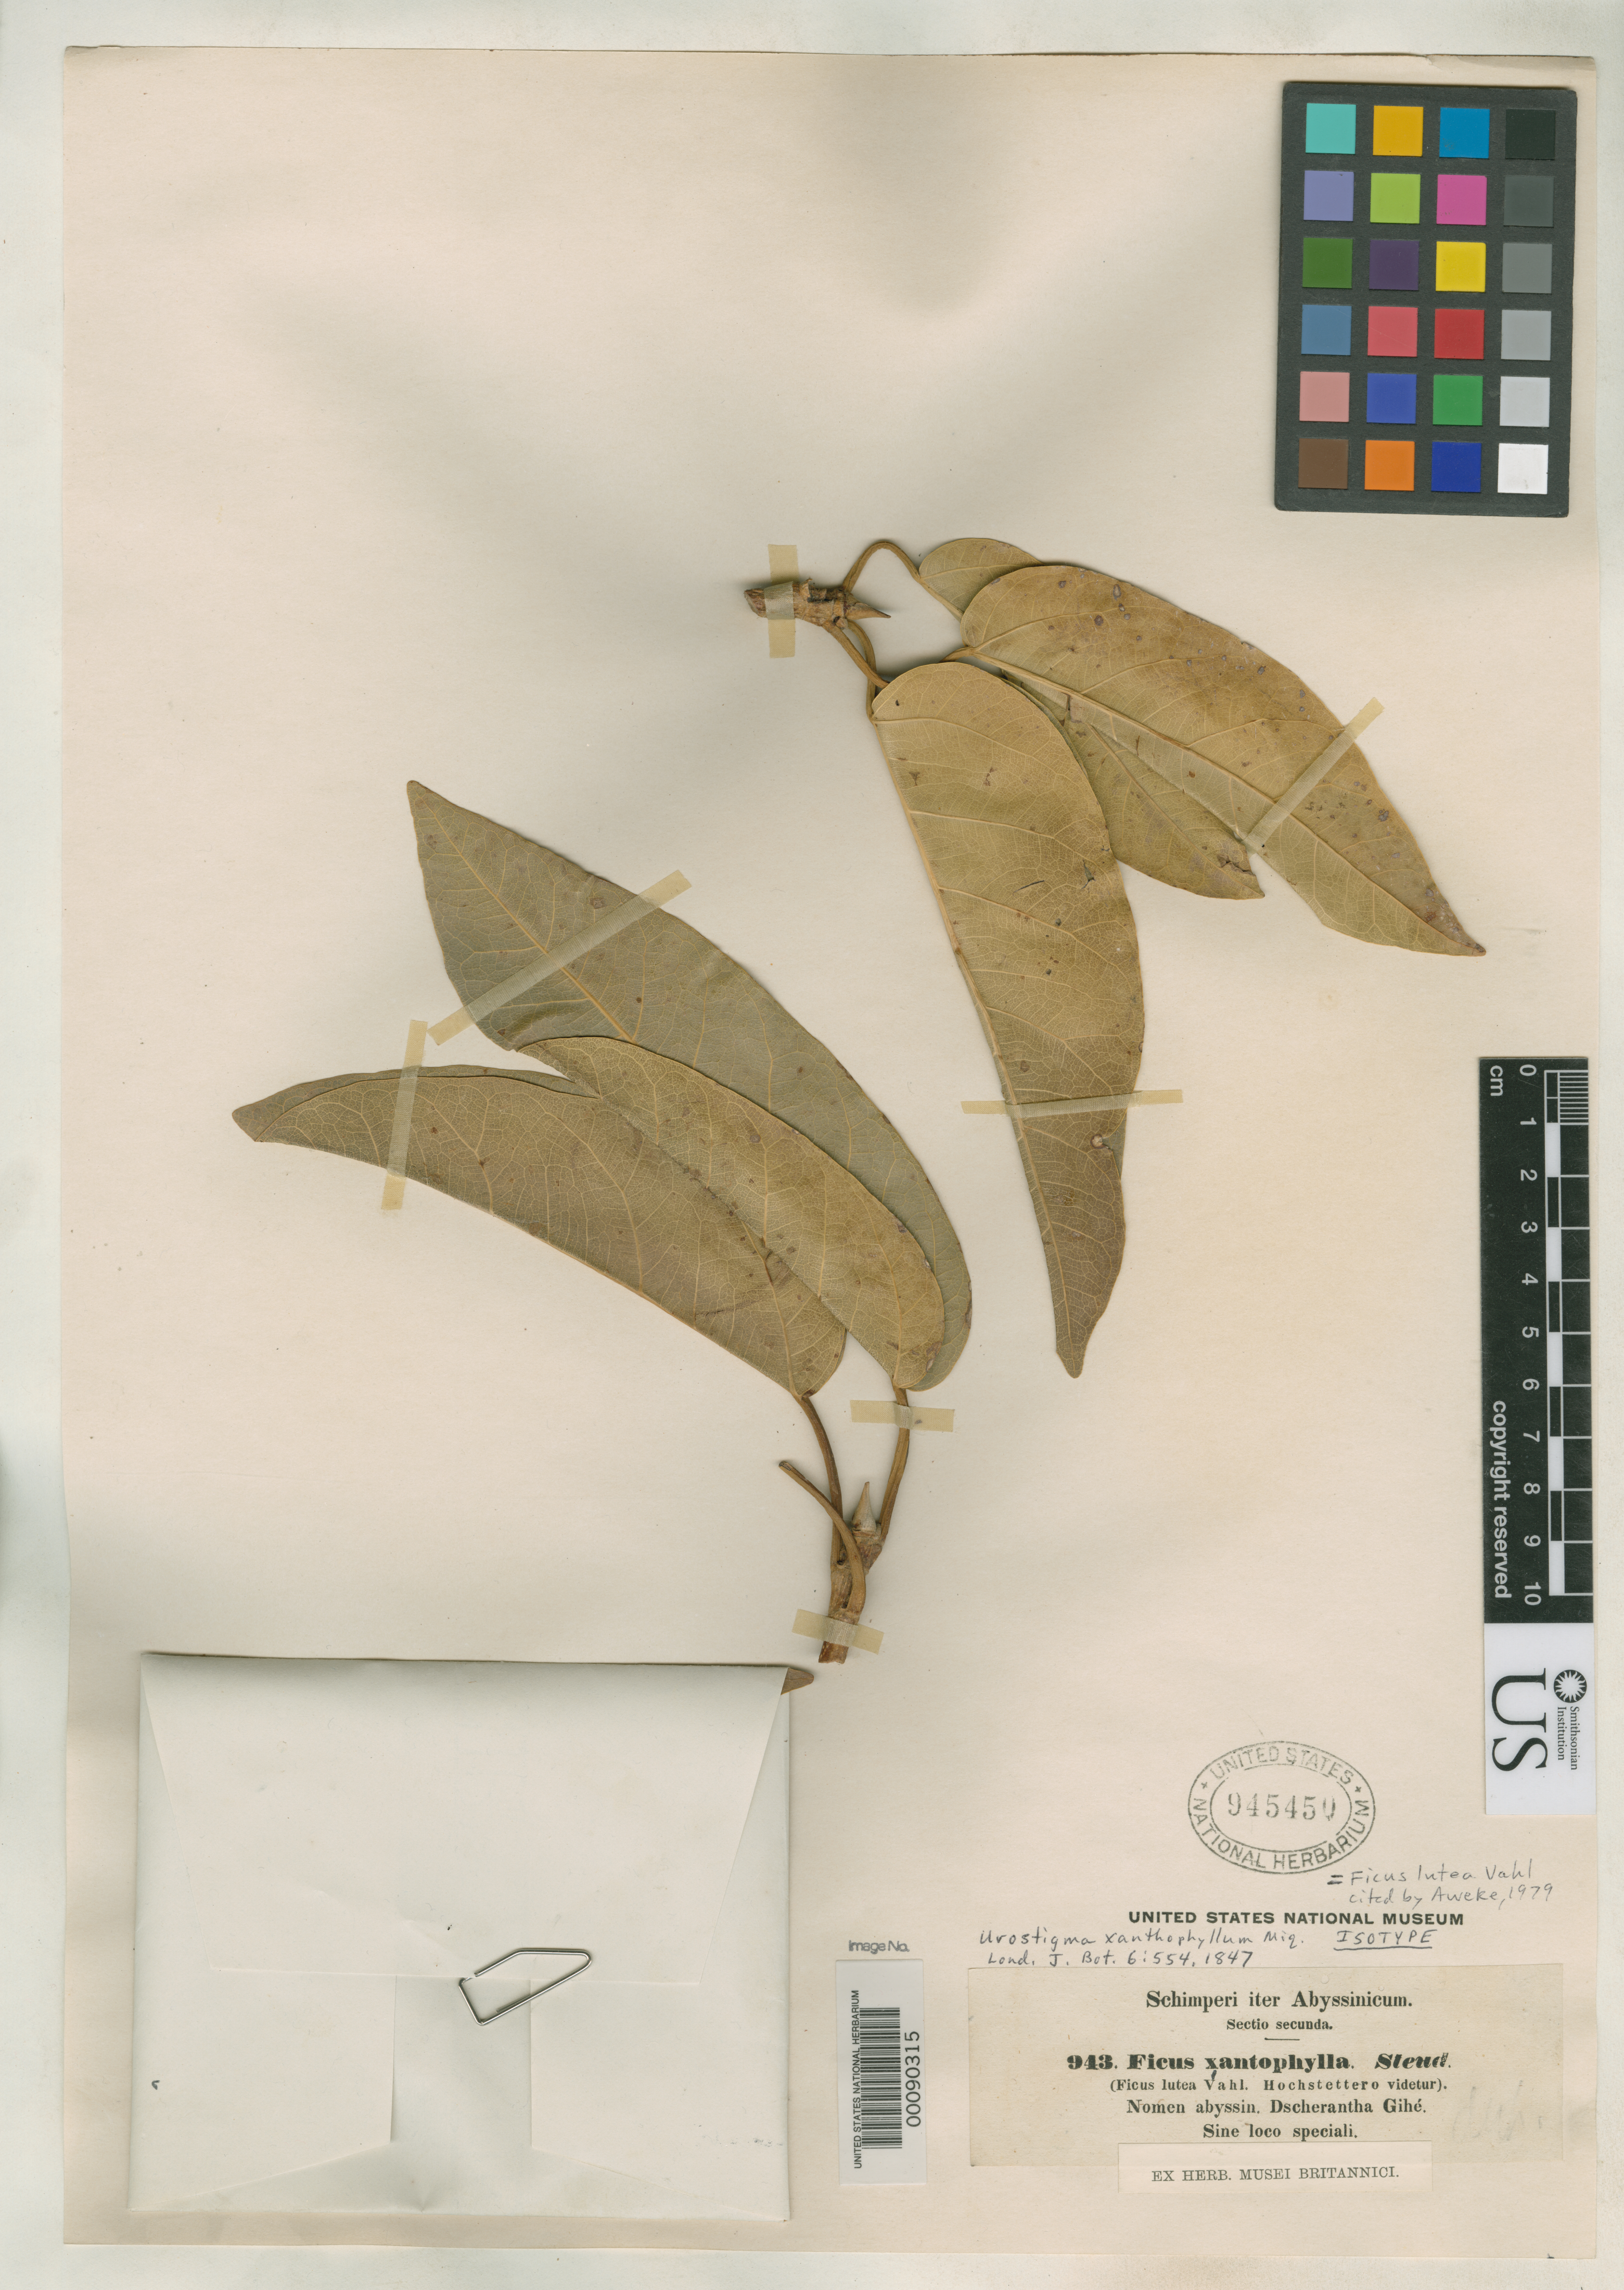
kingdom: Plantae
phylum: Tracheophyta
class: Magnoliopsida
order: Rosales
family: Moraceae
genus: Urostigma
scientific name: Urostigma xanthophyllum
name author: Miq.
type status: Isosyntype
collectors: G. W. Schimper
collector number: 943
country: Ethiopia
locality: Dscherantha Gihe.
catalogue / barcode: US 945450